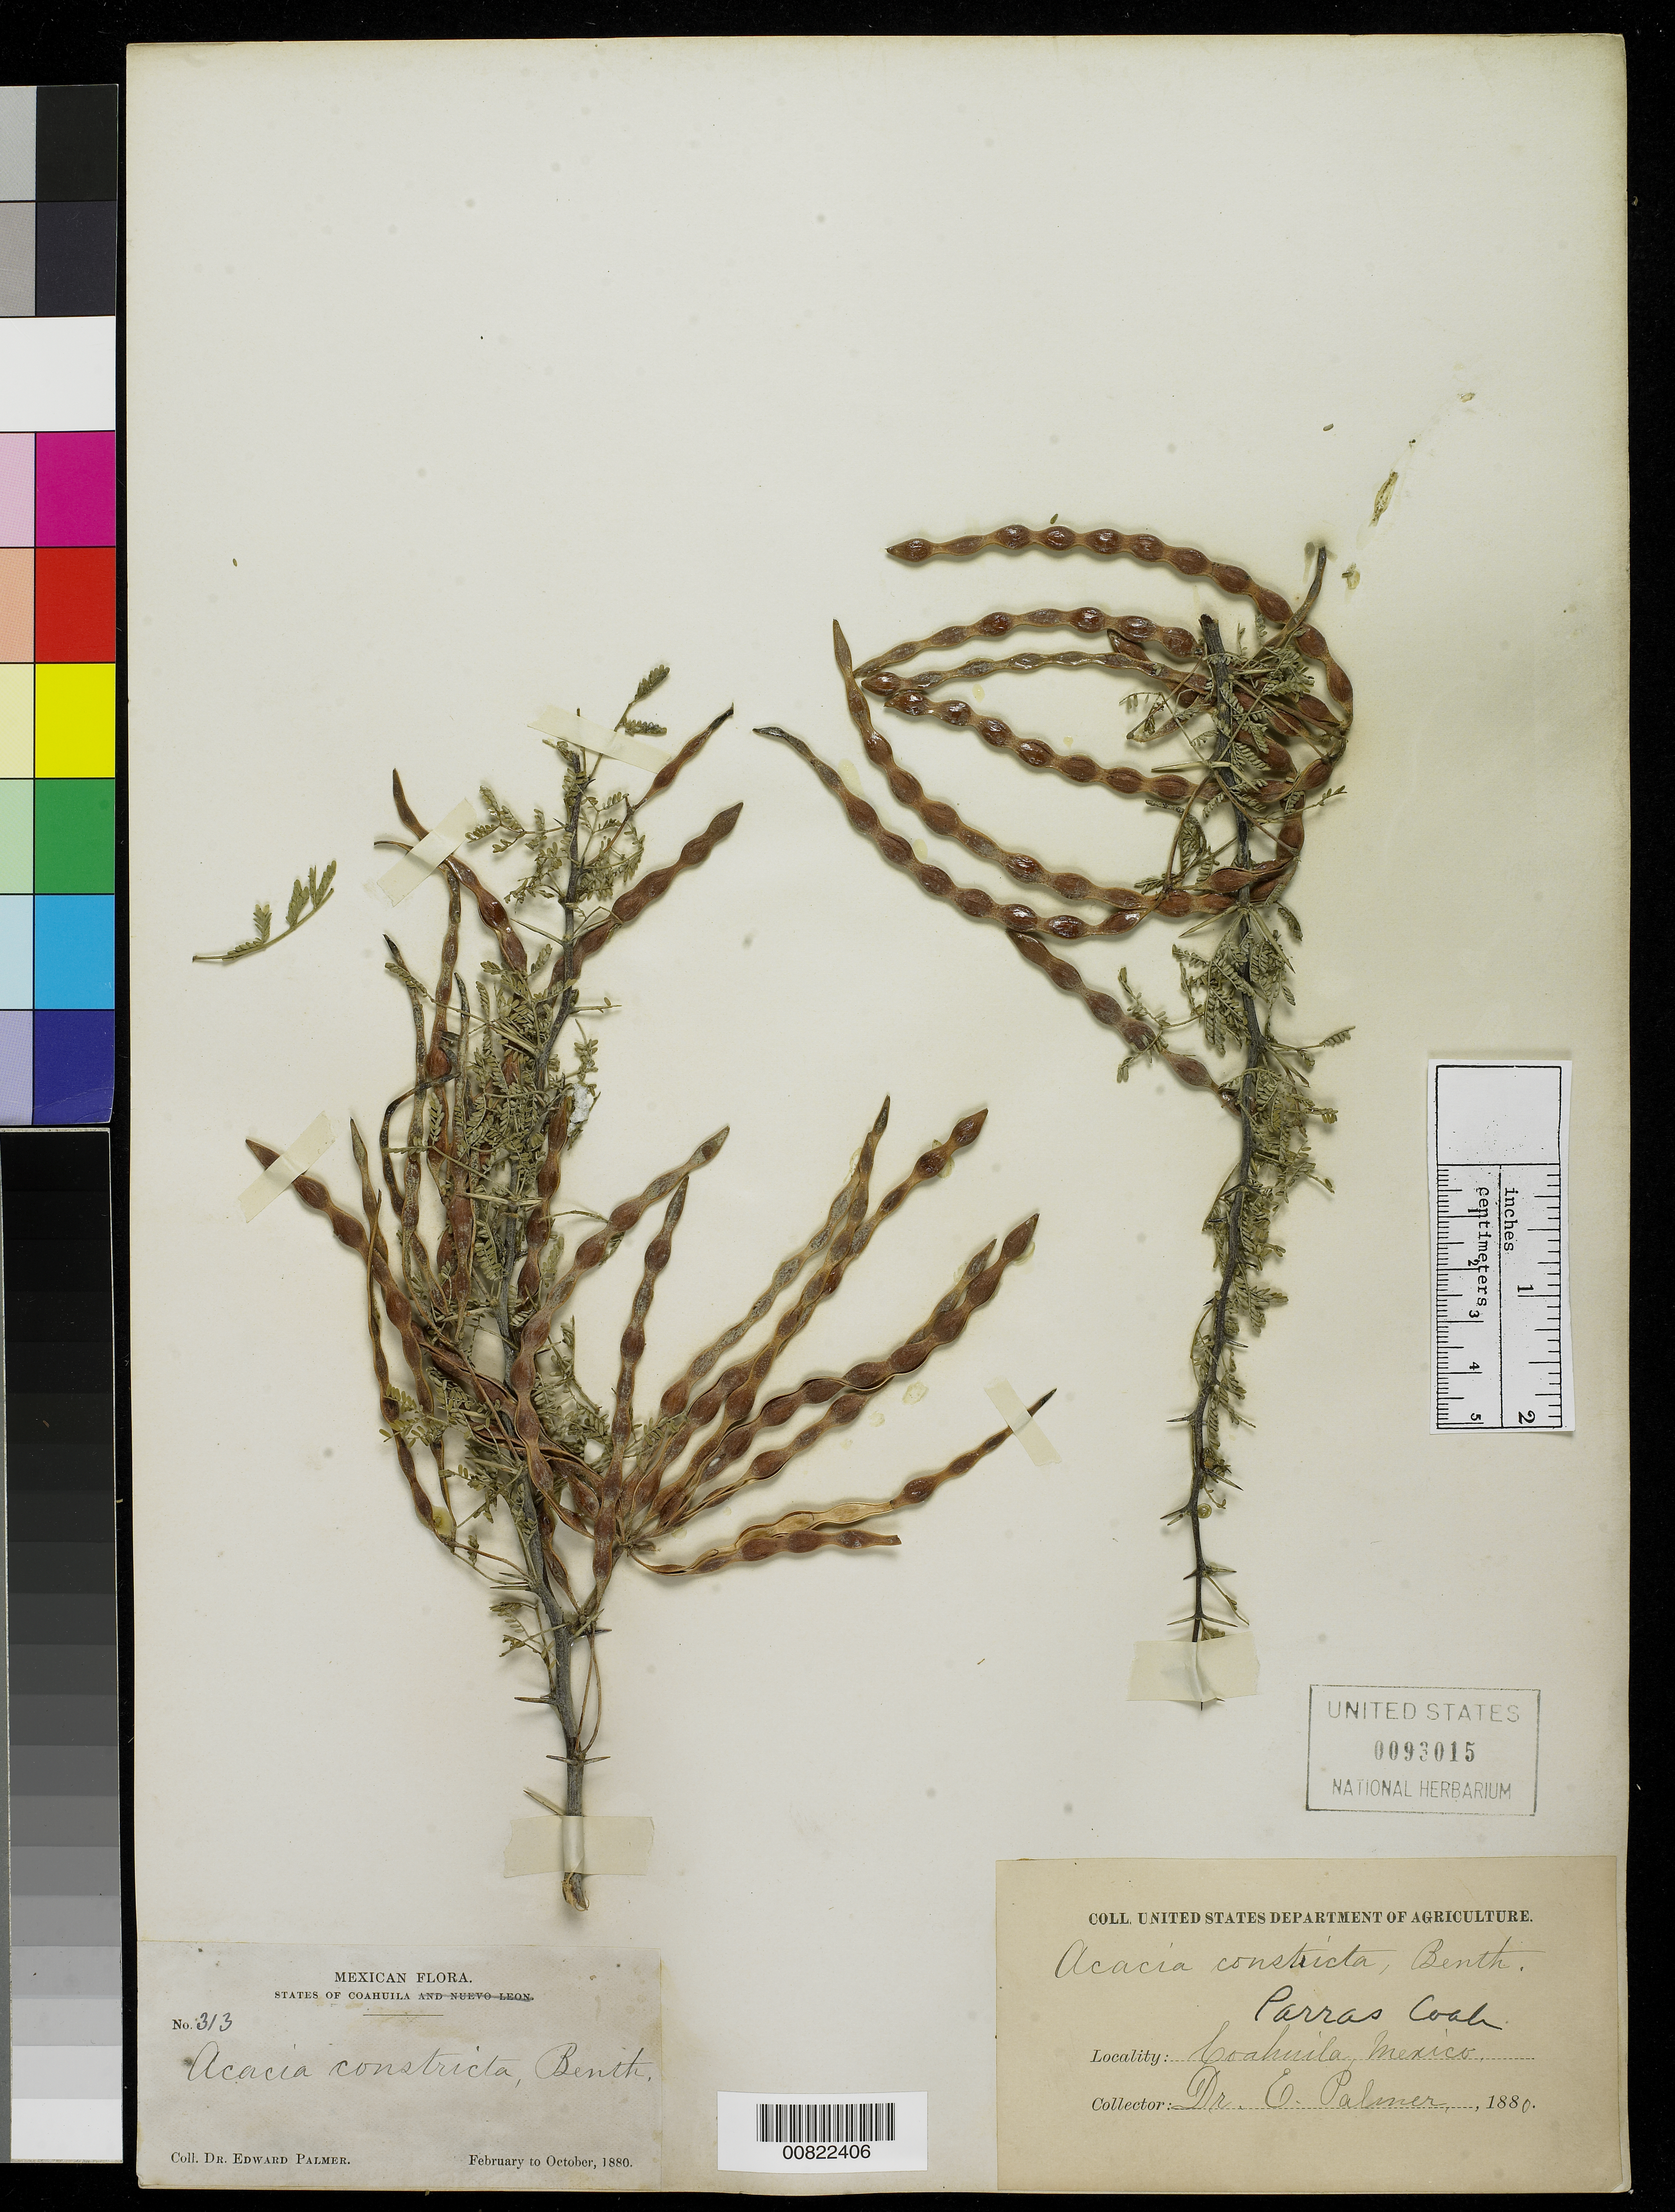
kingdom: Plantae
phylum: Tracheophyta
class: Magnoliopsida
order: Fabales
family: Fabaceae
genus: Vachellia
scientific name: Vachellia constricta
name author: (Benth.) Seigler & Ebinger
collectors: E. Palmer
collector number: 313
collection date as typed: Feb 1880 to -- Oct 1880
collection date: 1880-02/1880-10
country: Mexico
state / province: Coahuila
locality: Parras, Coahuila.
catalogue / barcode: US 93015